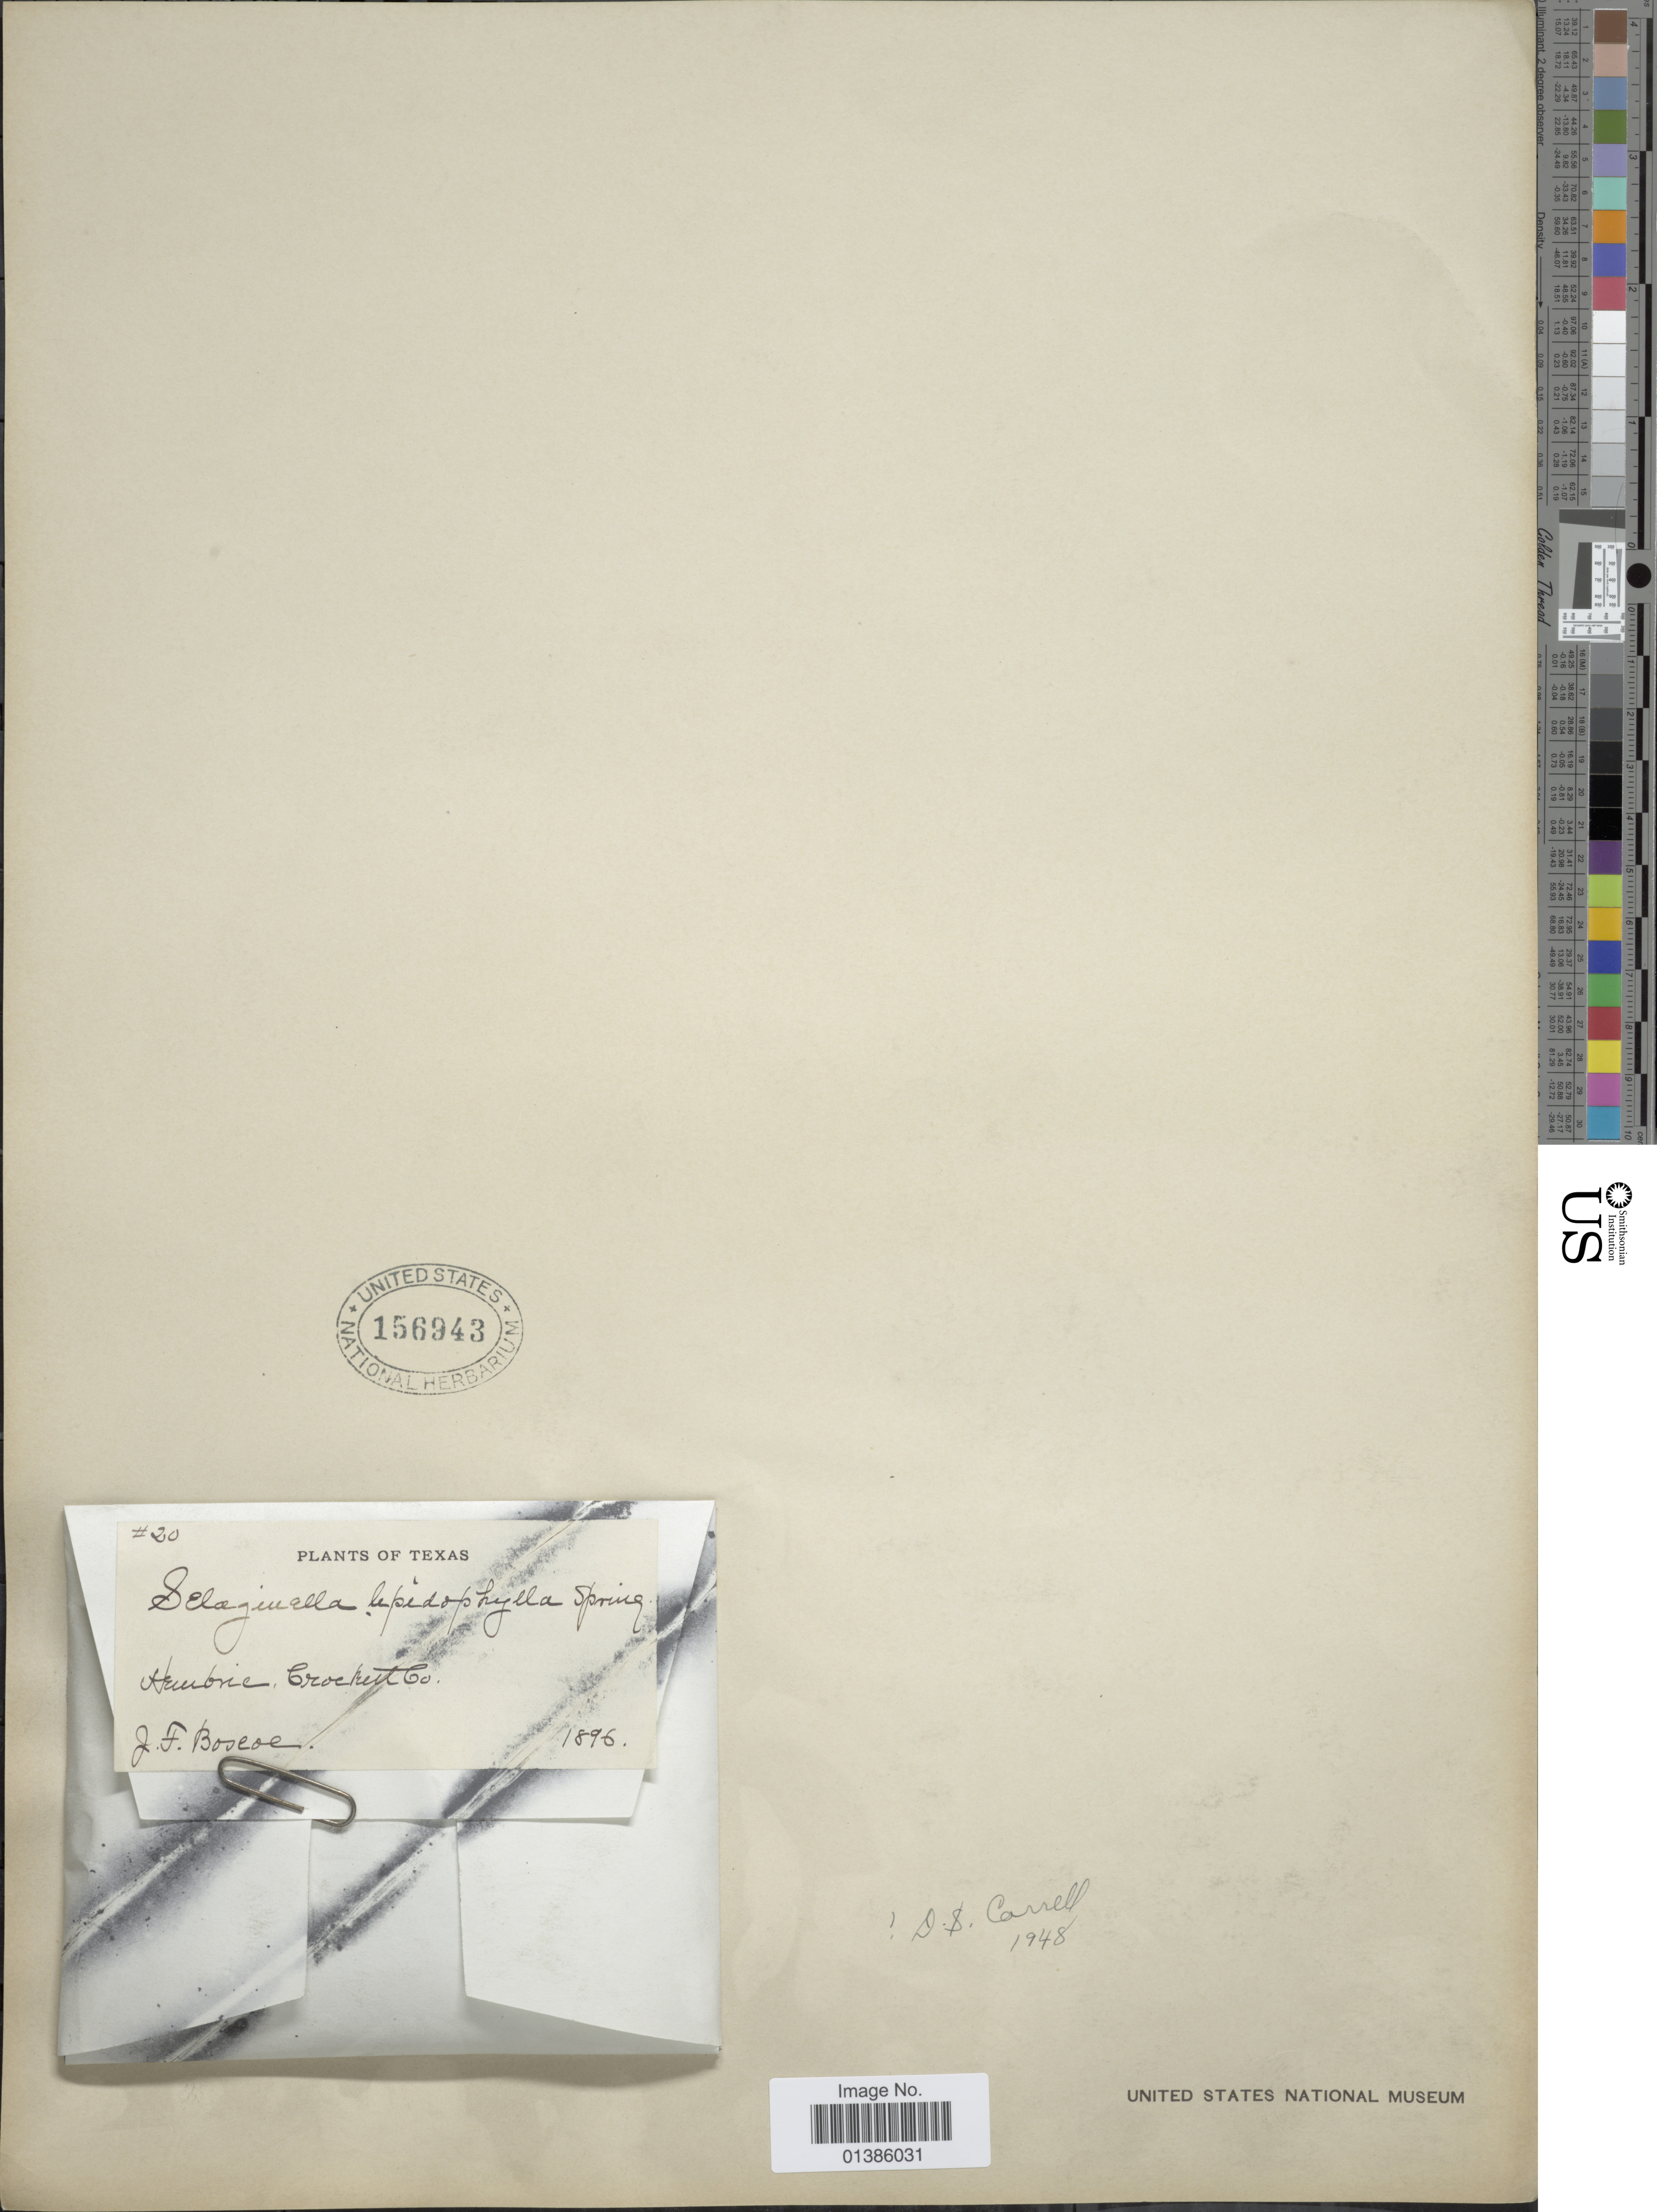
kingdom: Plantae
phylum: Tracheophyta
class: Lycopodiopsida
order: Selaginellales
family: Selaginellaceae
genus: Selaginella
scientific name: Selaginella lepidophylla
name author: (Hook. & Grev.) Spring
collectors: J. Boscoe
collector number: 20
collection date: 1896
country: United States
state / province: Texas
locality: Hembrie, Crockett Co.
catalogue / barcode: US 156943